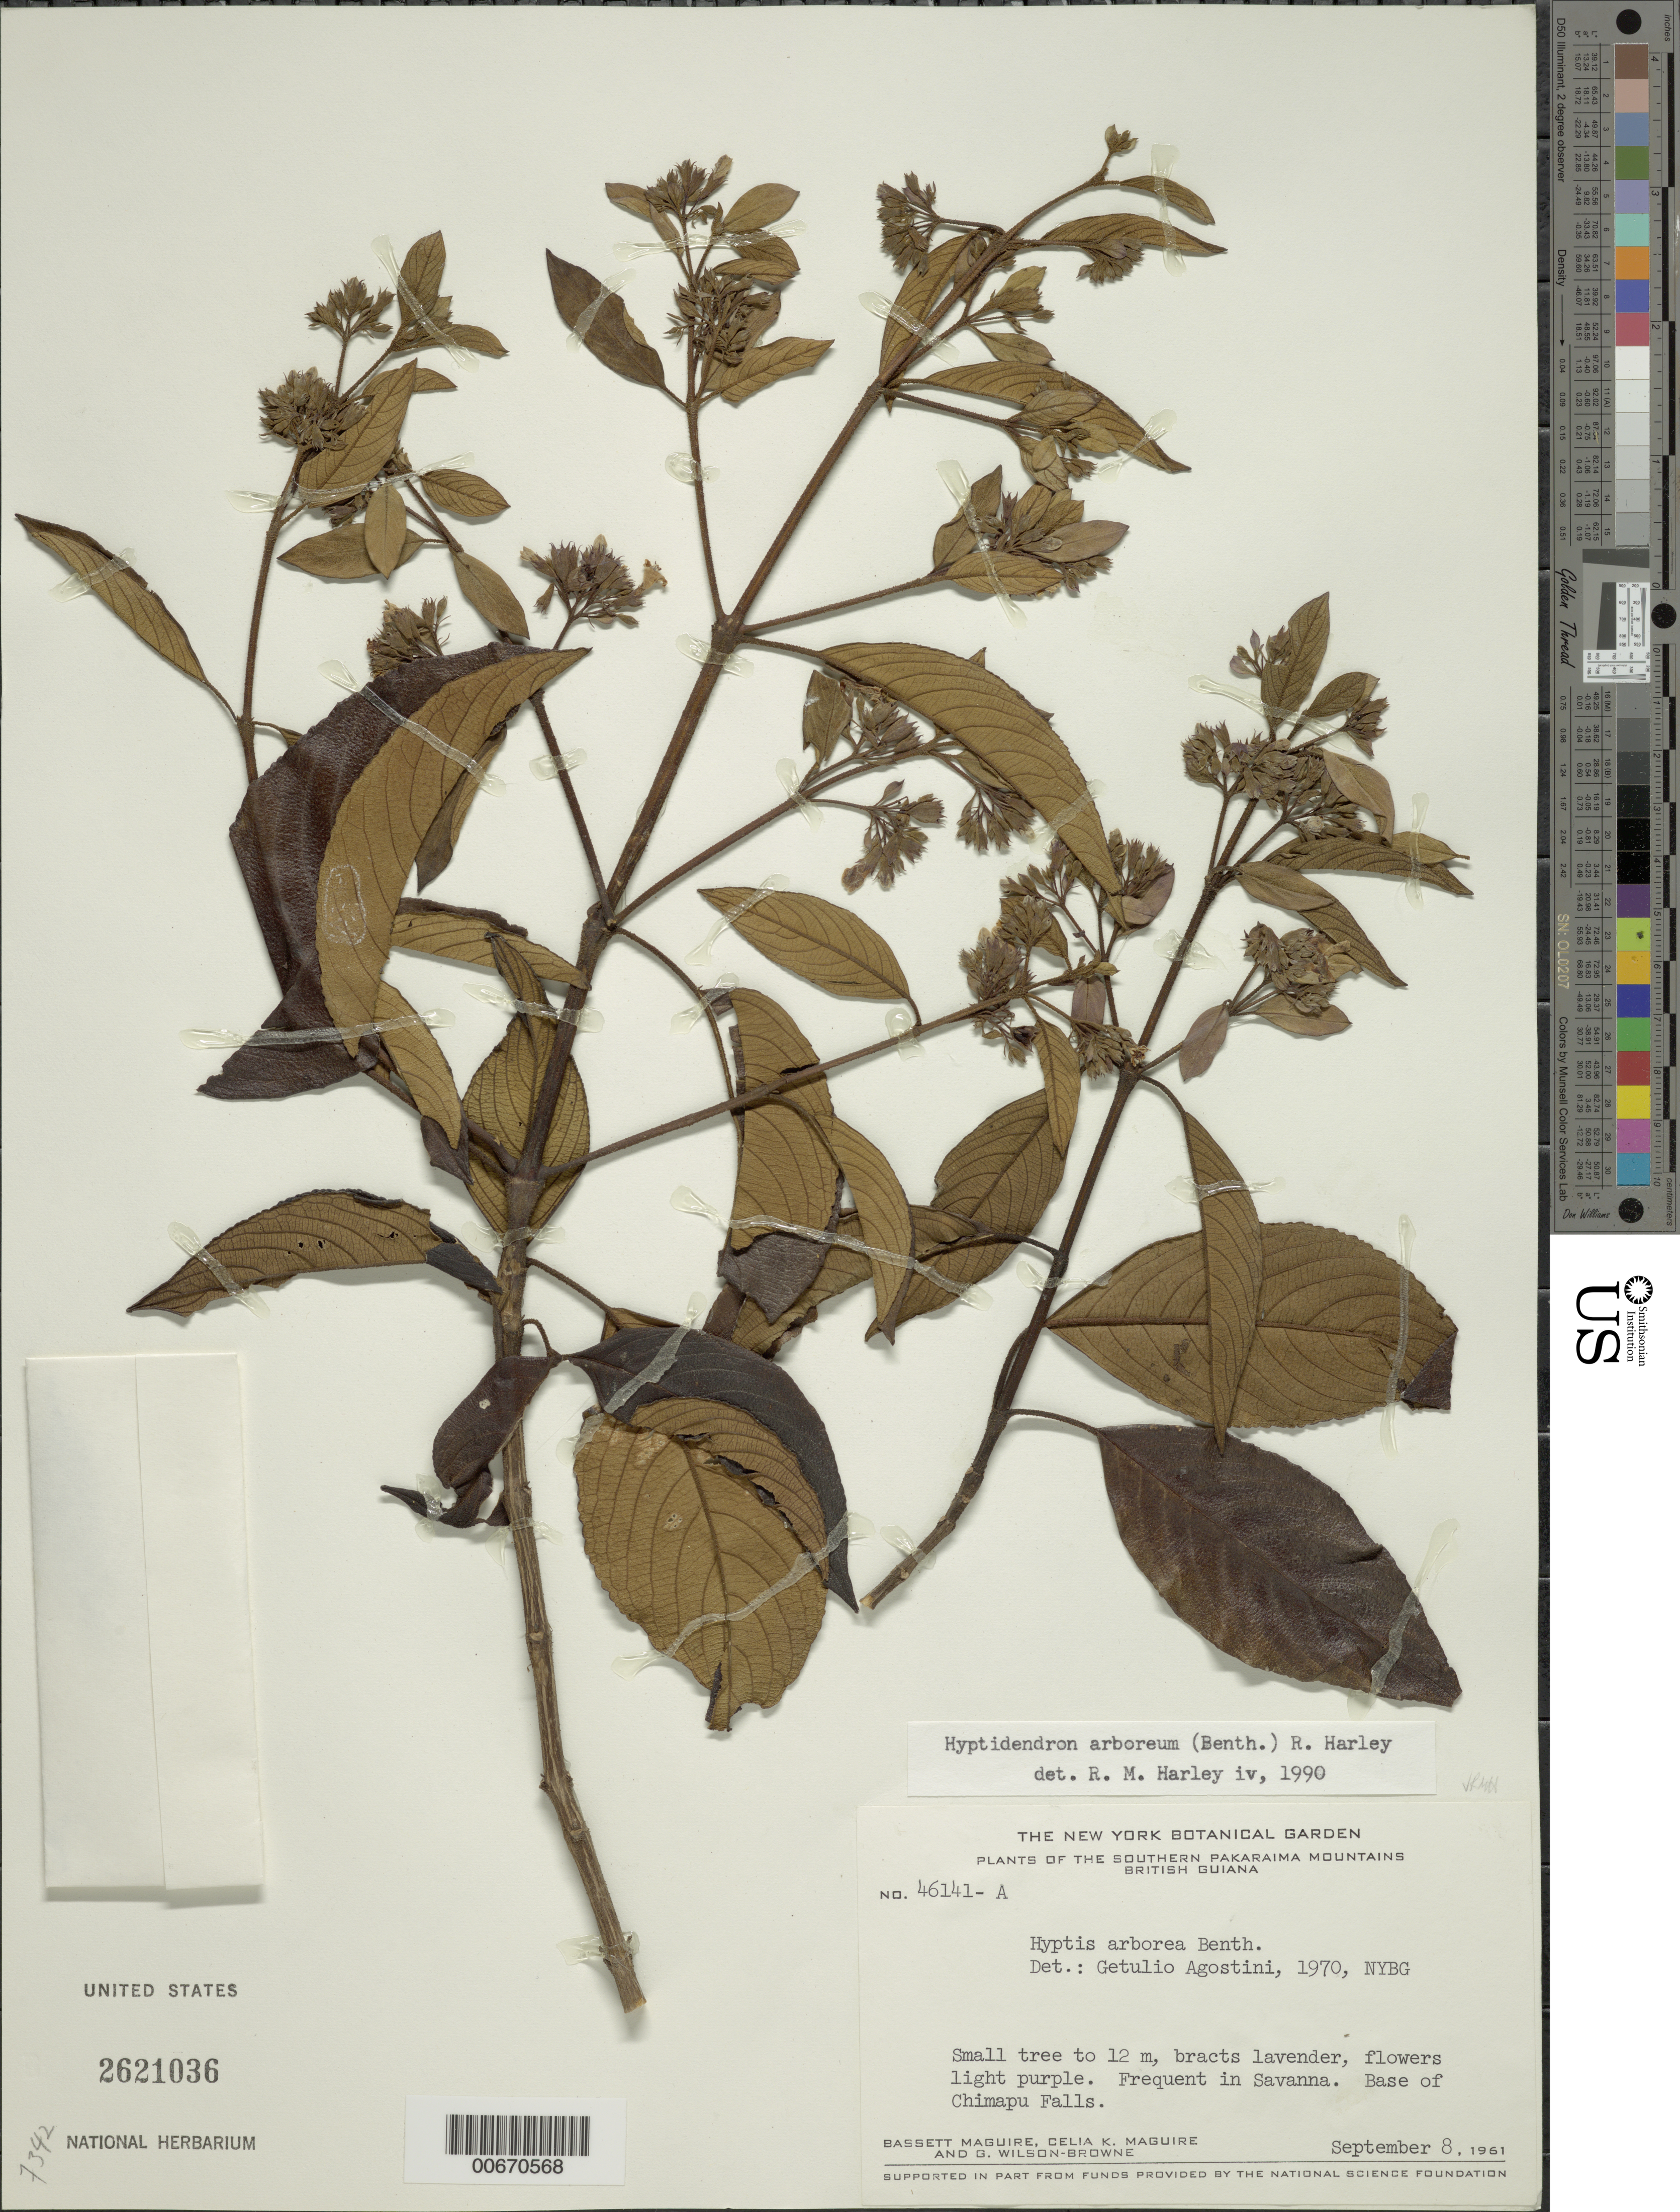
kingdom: Plantae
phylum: Tracheophyta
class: Magnoliopsida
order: Lamiales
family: Lamiaceae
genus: Hyptidendron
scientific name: Hyptidendron arboreum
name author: (Benth.) Harley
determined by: Harley, R. M.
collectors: B. Maguire, C. K. Maguire & G. Wilson-Browne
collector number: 46141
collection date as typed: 8-Sep-61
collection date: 1961-09-08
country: Guyana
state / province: Potaro-Siparuni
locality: Chiampu Falls, Southern Pakaraima Mts.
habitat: Savanna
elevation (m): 701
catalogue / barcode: US 2621036